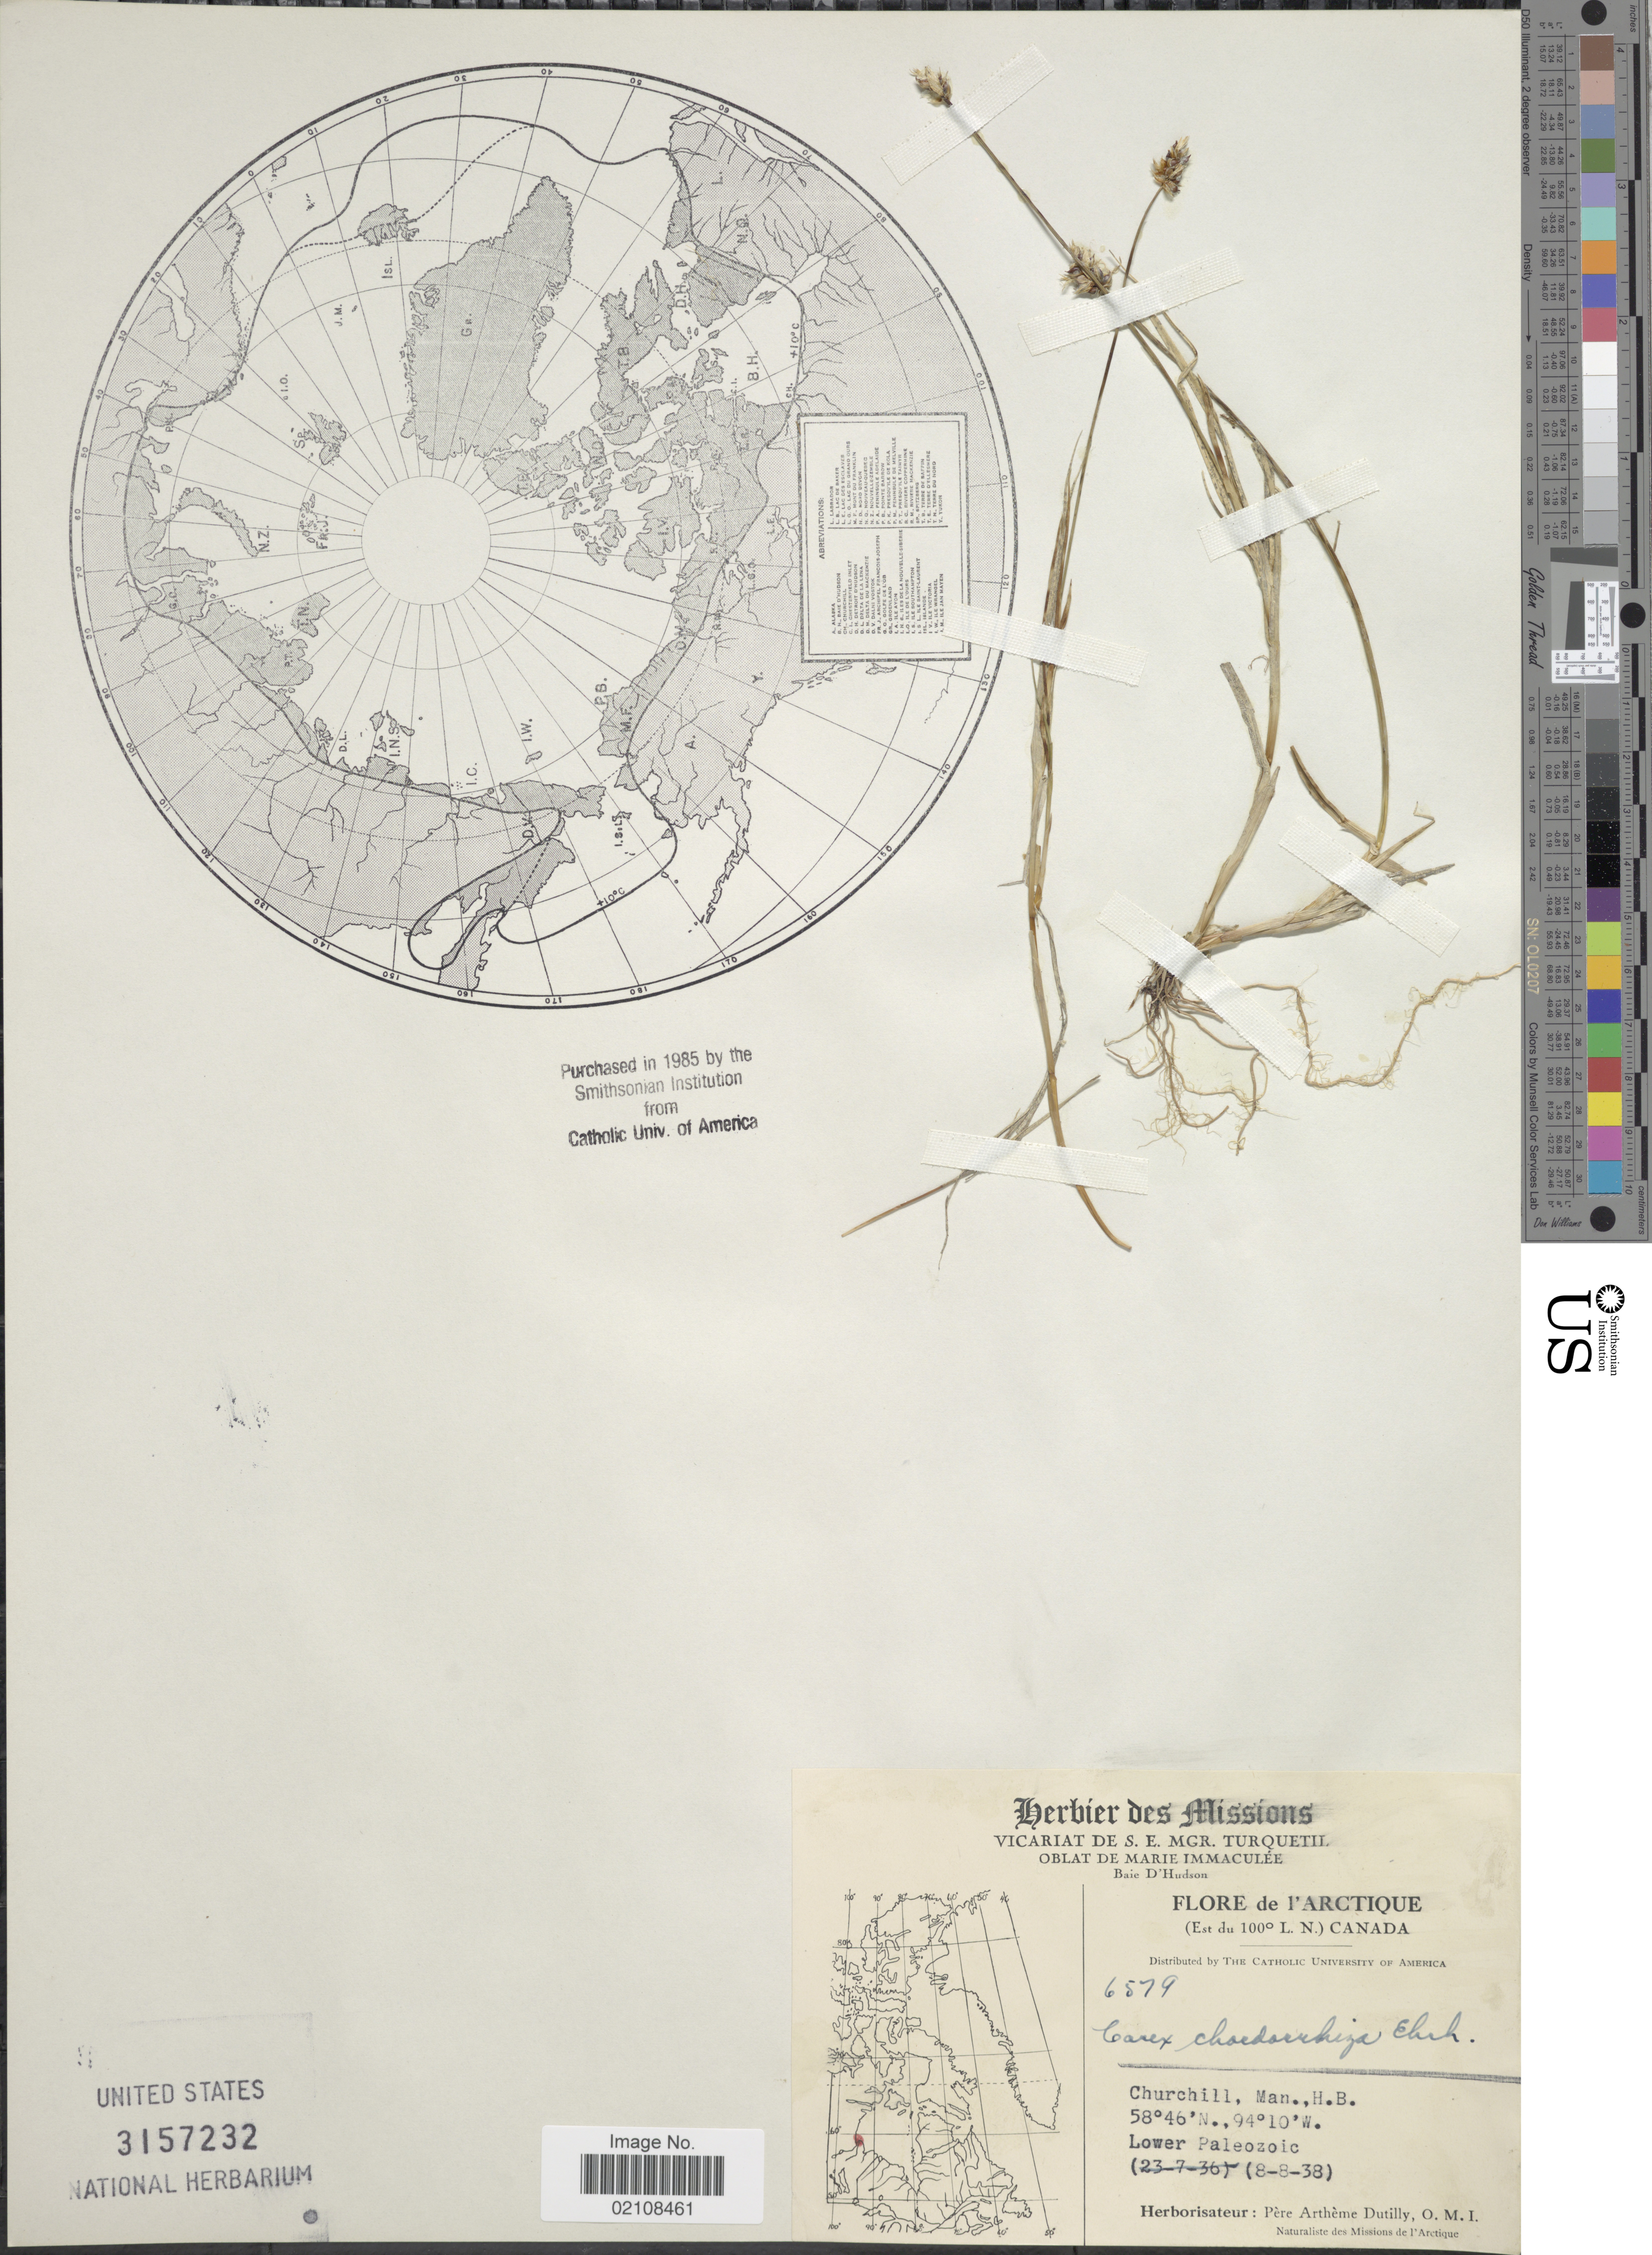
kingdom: Plantae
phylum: Tracheophyta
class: Liliopsida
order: Poales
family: Cyperaceae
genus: Carex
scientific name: Carex chordorrhiza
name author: L. f.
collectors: A. Dutilly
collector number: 6579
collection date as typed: Transcribed d/m/y: 8/8/38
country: Canada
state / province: Manitoba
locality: L'Arctique. Churchill, Man., H.B.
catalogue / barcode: US 3157232